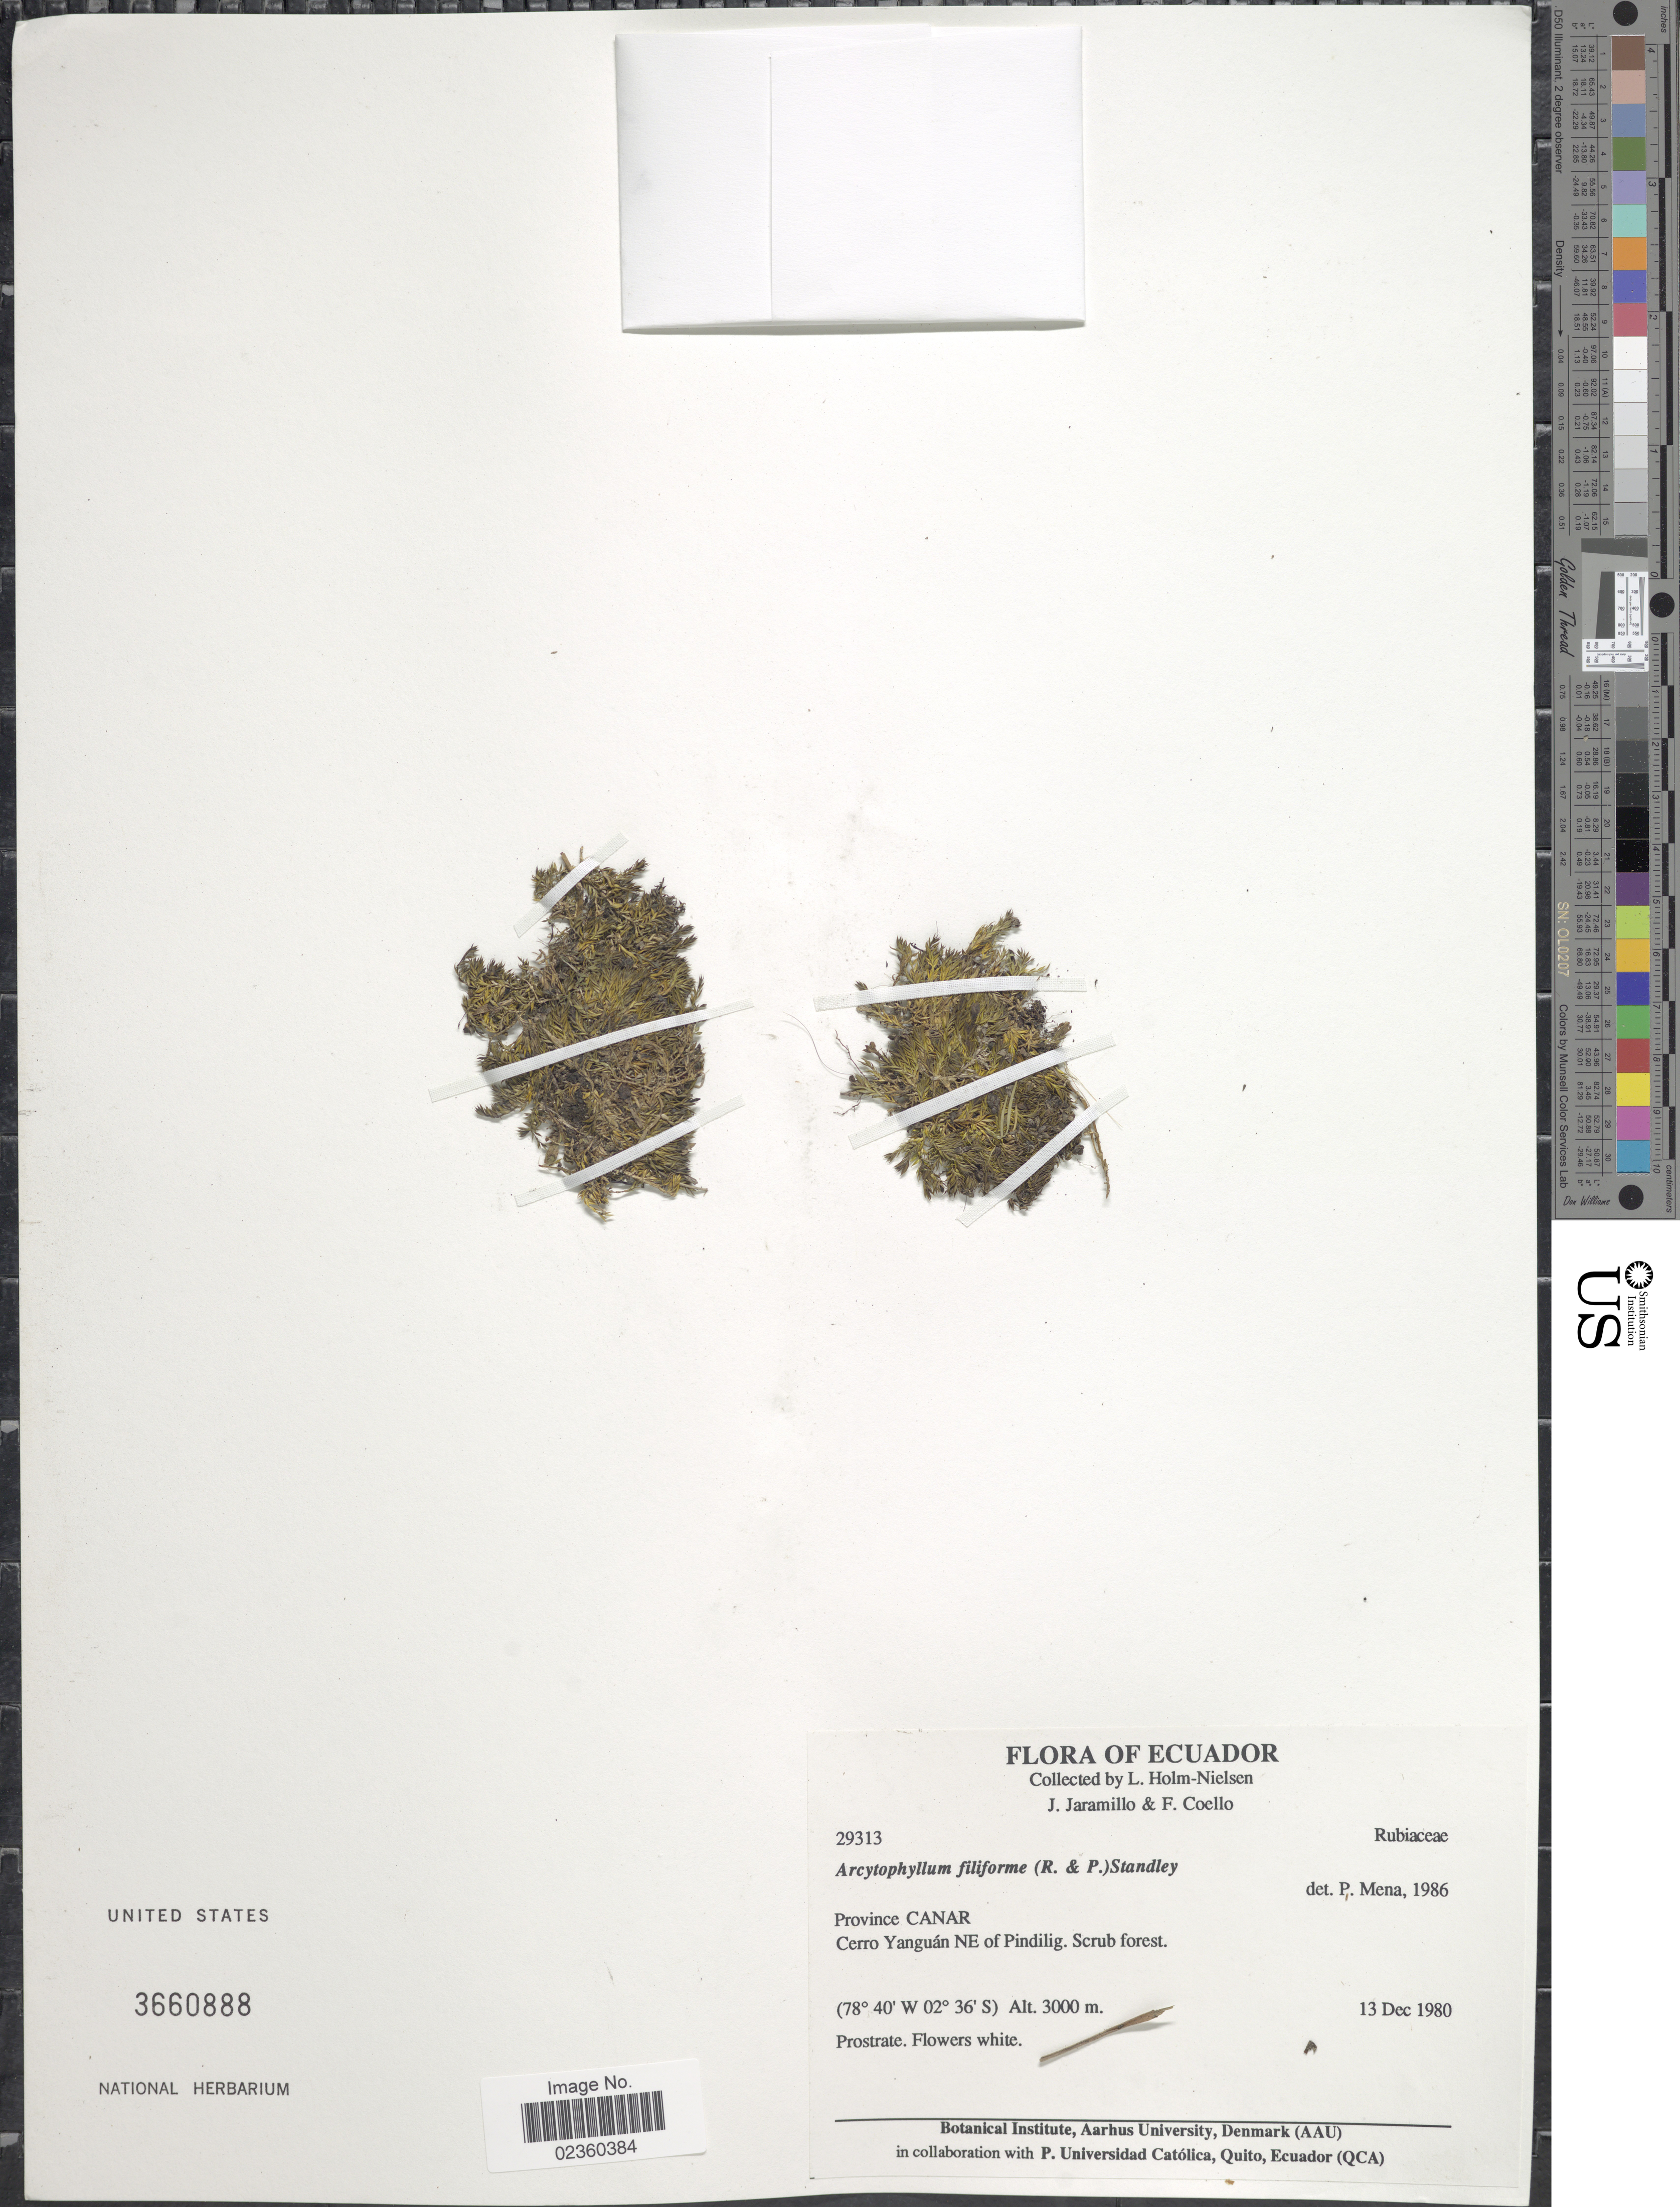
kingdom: Plantae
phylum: Tracheophyta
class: Magnoliopsida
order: Gentianales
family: Rubiaceae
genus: Arcytophyllum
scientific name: Arcytophyllum filiforme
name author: (Ruiz & Pav.) Standl.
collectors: L. B. Holm-Nielsen, J. Jaramillo & F. Coello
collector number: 29313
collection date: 1980-12-13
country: Ecuador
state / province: Cañar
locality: Province Canar, Cerro Yanguán NE of Pindilig. Scrub forest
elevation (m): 3000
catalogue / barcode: US 3660888